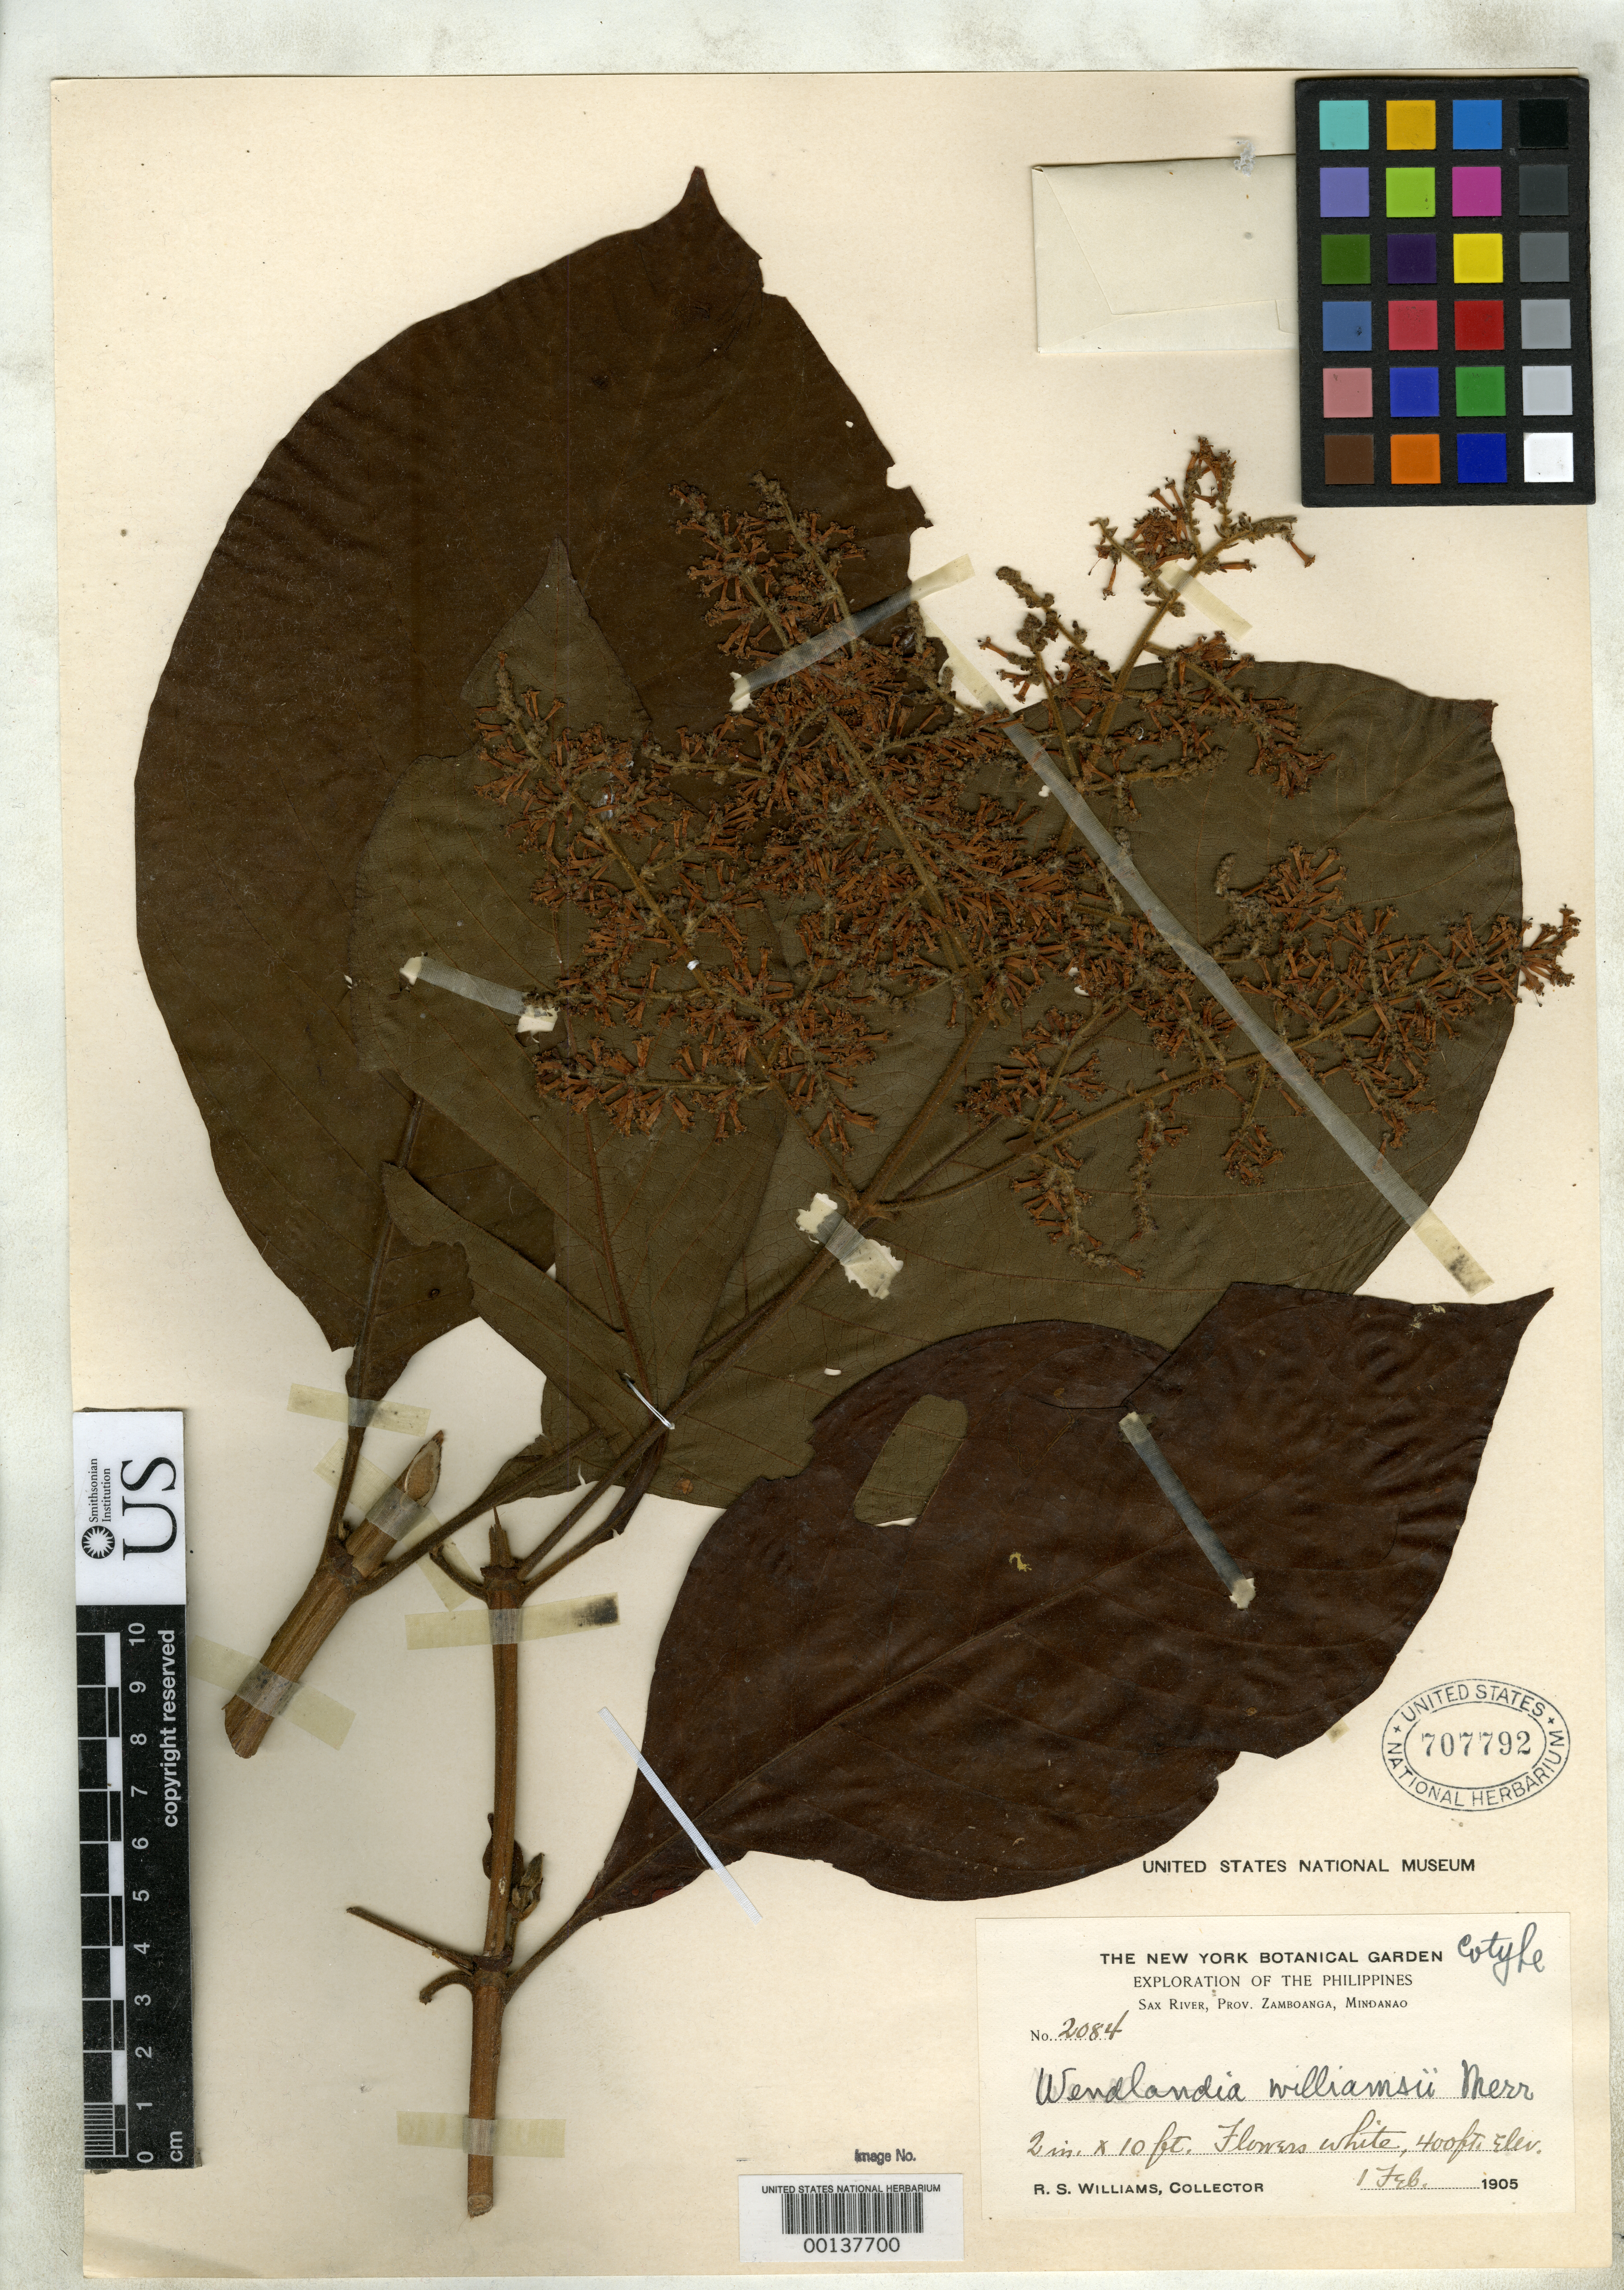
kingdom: Plantae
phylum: Tracheophyta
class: Magnoliopsida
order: Gentianales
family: Rubiaceae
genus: Wendlandia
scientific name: Wendlandia williamsii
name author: Merr.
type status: Isotype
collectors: R. S. Williams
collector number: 2084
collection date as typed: Feb 1905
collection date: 1905-02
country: Philippines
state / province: Zamboanga Peninsula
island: Mindanao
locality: Sax River.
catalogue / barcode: US 707792